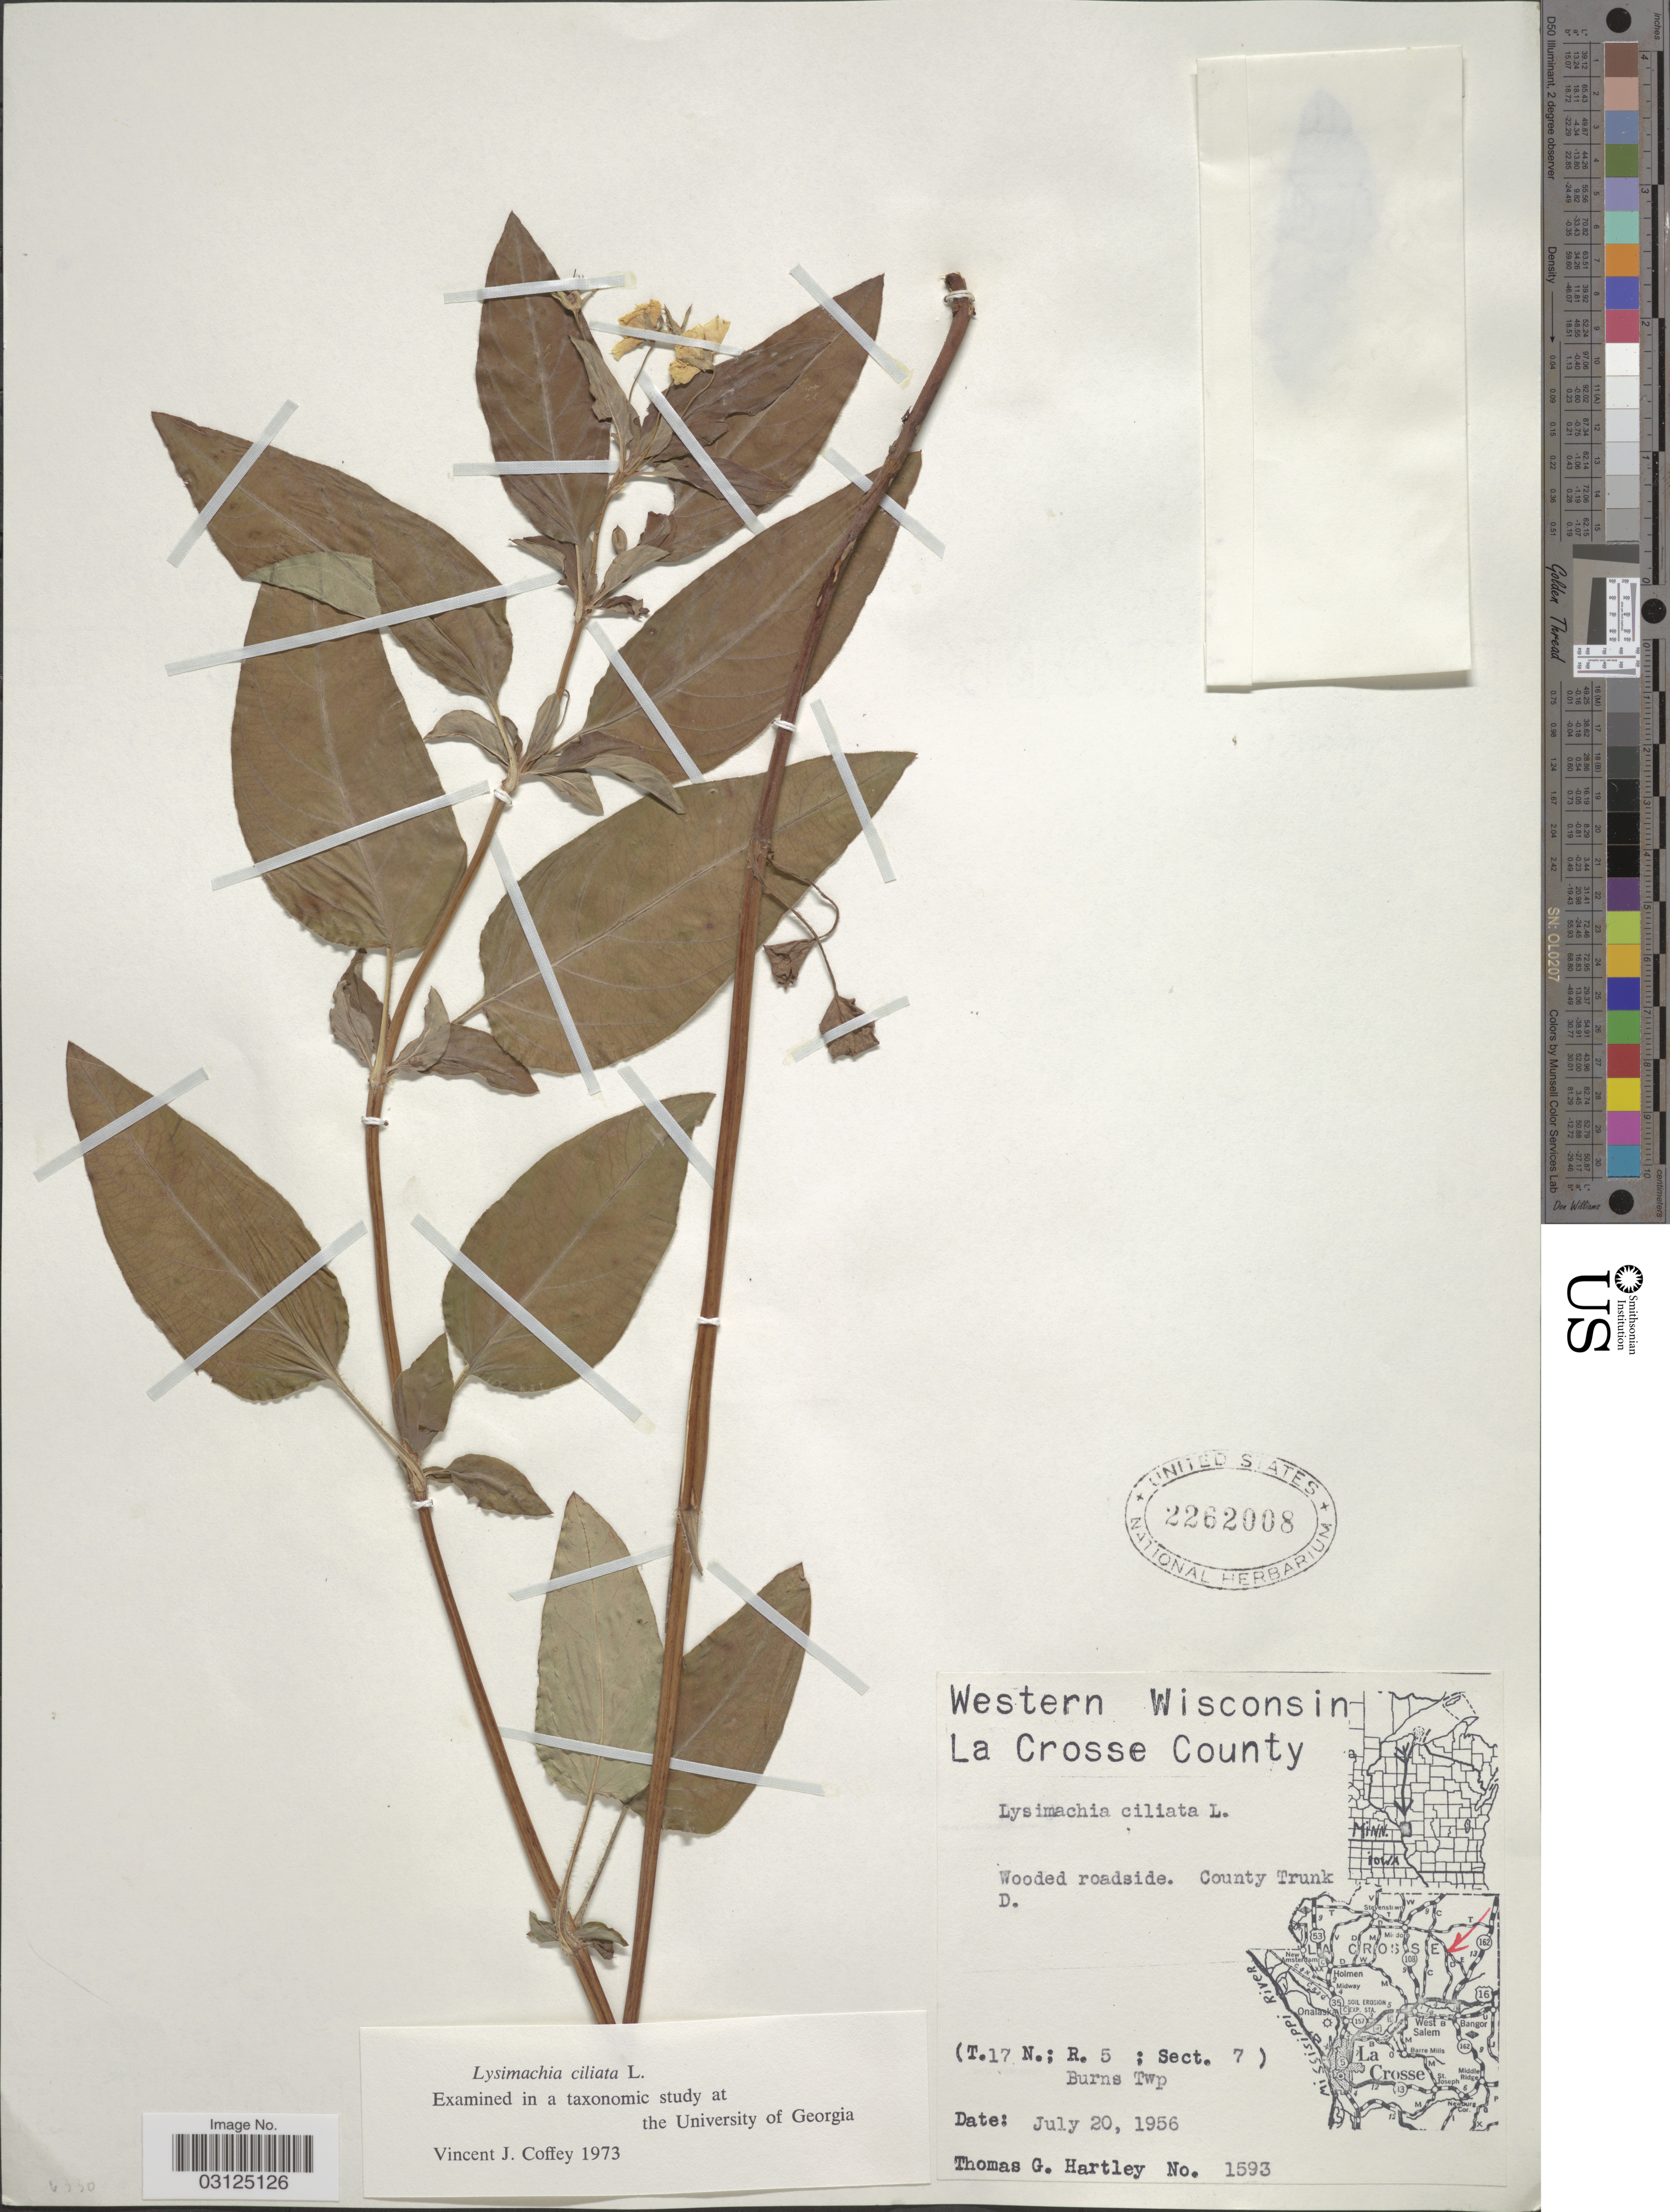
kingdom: Plantae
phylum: Tracheophyta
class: Magnoliopsida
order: Ericales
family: Primulaceae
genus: Lysimachia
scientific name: Lysimachia ciliata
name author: L.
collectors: T. G. Hartley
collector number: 1593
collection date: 1956-07-20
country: United States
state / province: Wisconsin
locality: Western Wisconsin. La Crosse County. Wooded roadside. County Trunk D. (T.17 N.; R. 5; Sect. 7) Burns Twp.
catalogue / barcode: US 2262008